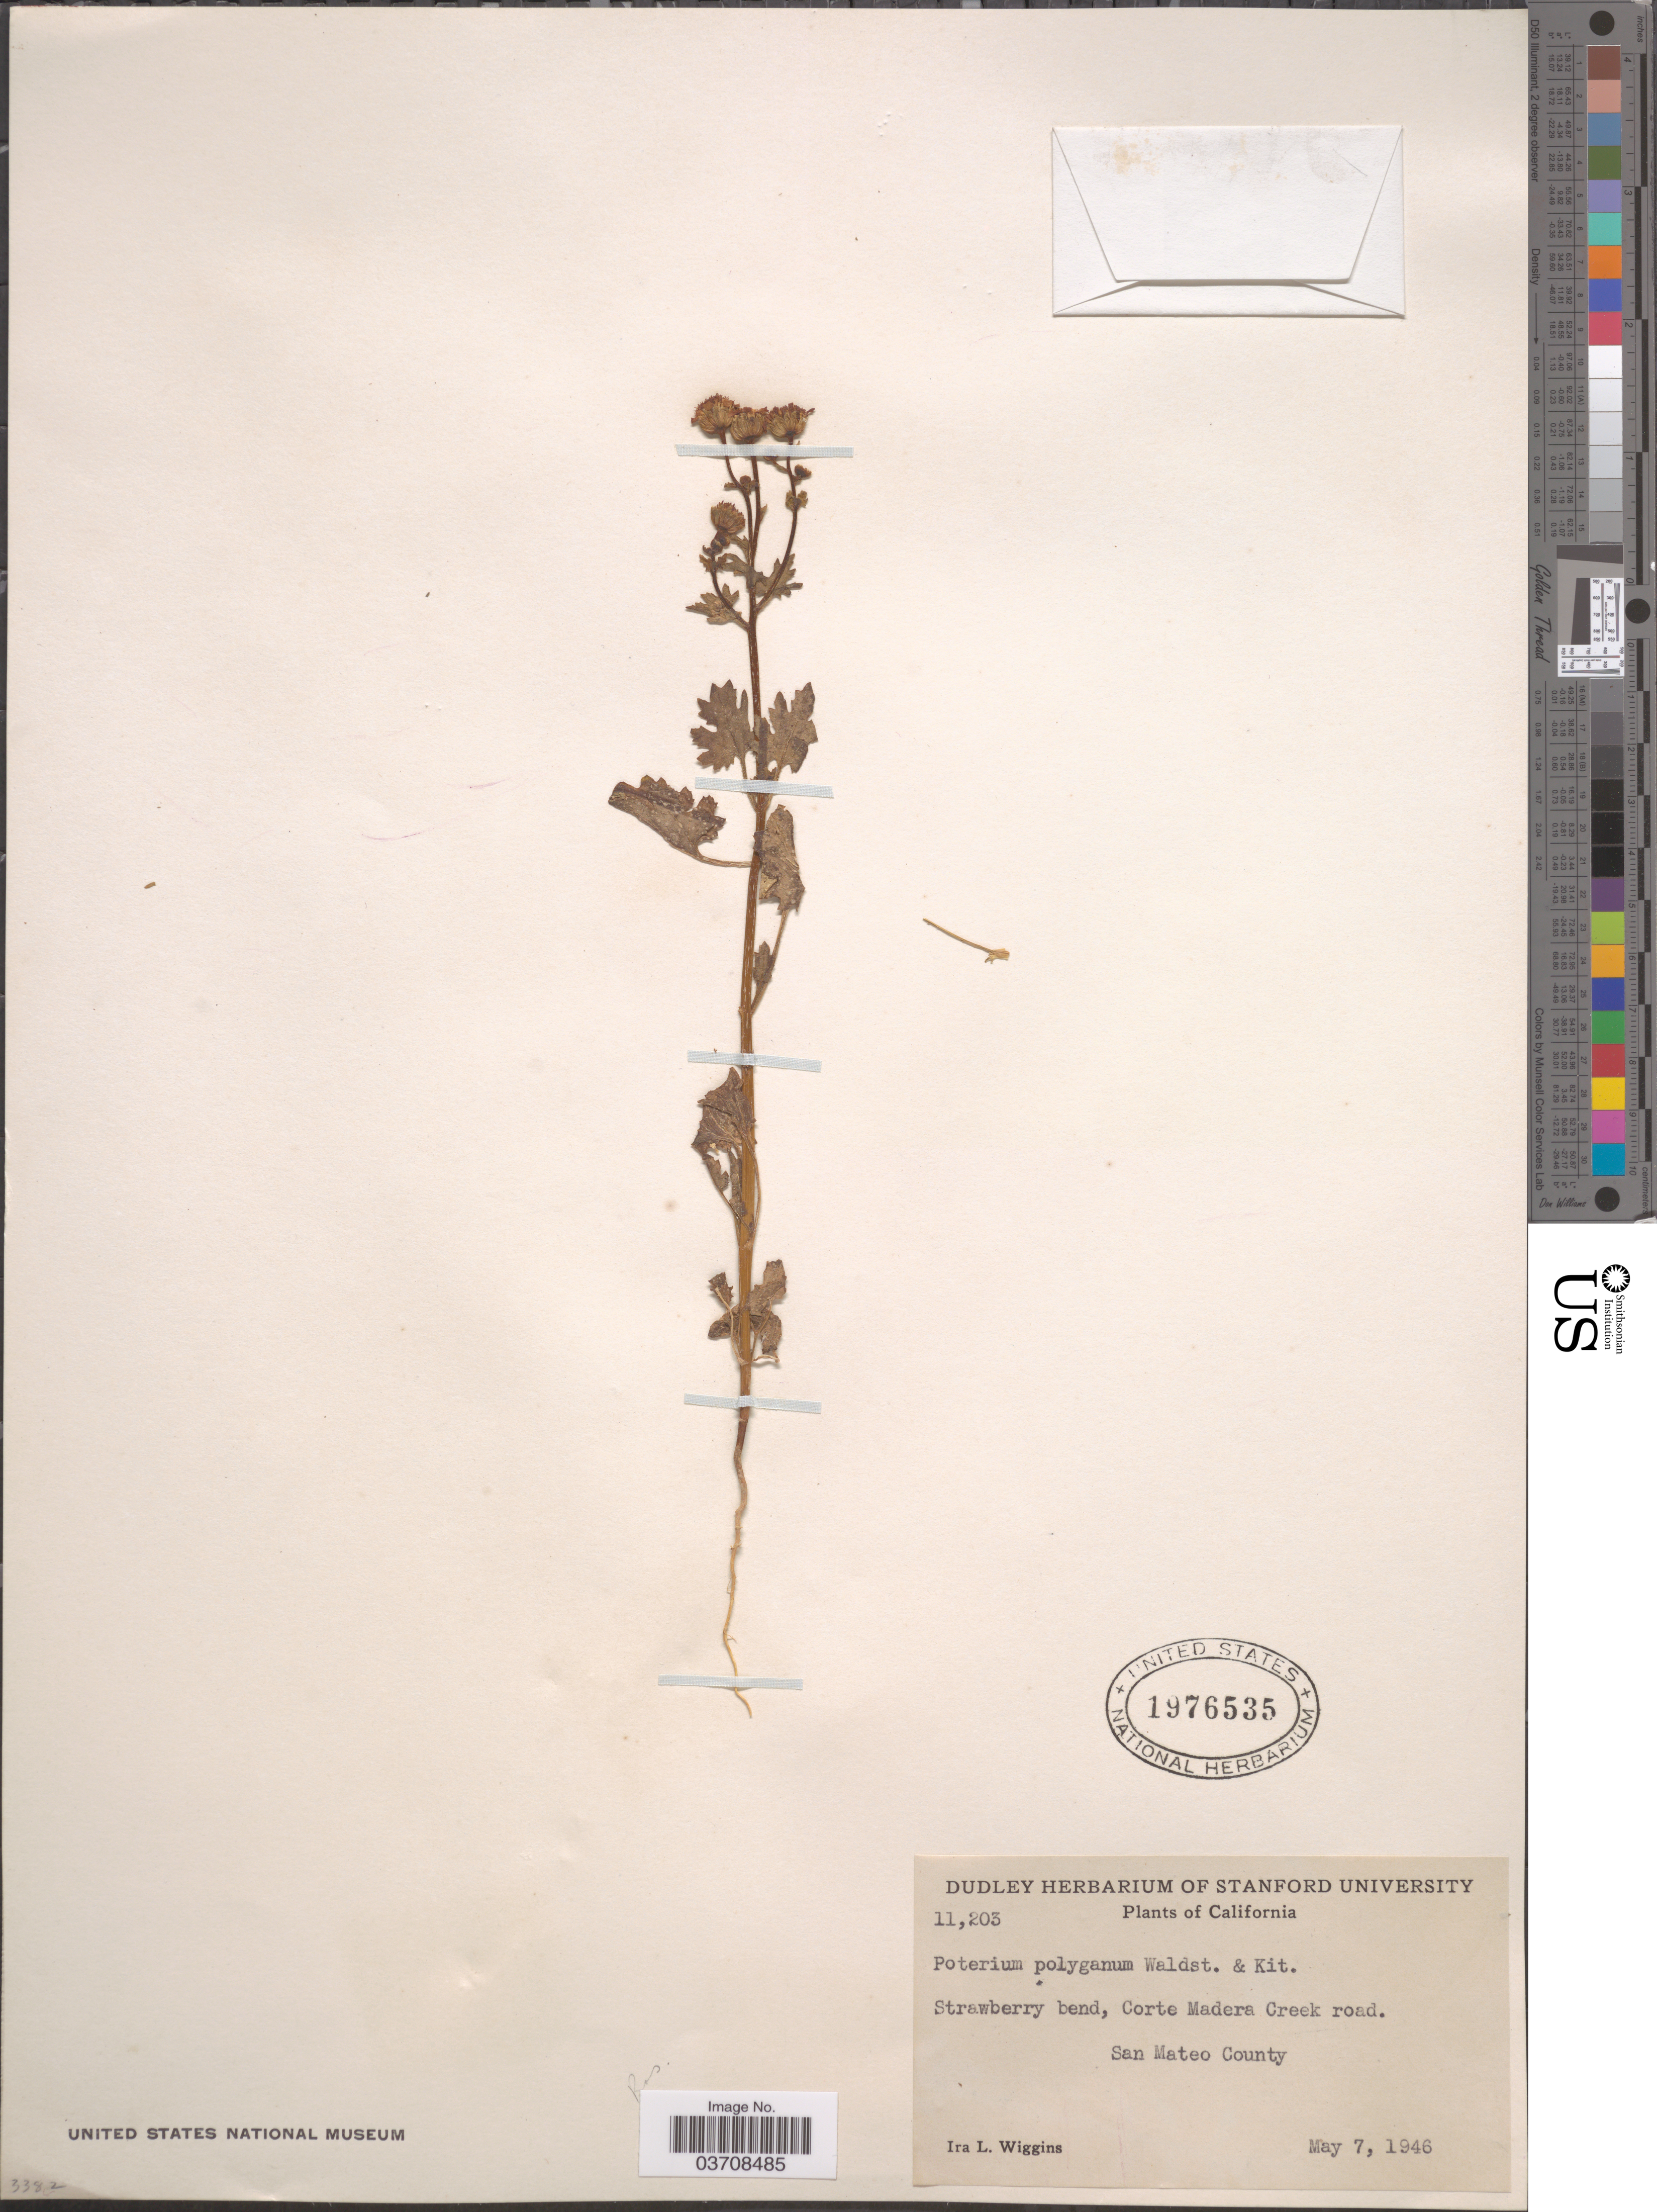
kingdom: Plantae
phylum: Tracheophyta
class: Magnoliopsida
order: Rosales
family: Rosaceae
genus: Sanguisorba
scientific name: Sanguisorba sp.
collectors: I. L. Wiggins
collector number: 11203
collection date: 1946-05-07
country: United States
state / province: California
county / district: San Mateo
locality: Strawberry bend, Corte Madera Creek road. San Mateo County.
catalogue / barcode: US 1976535